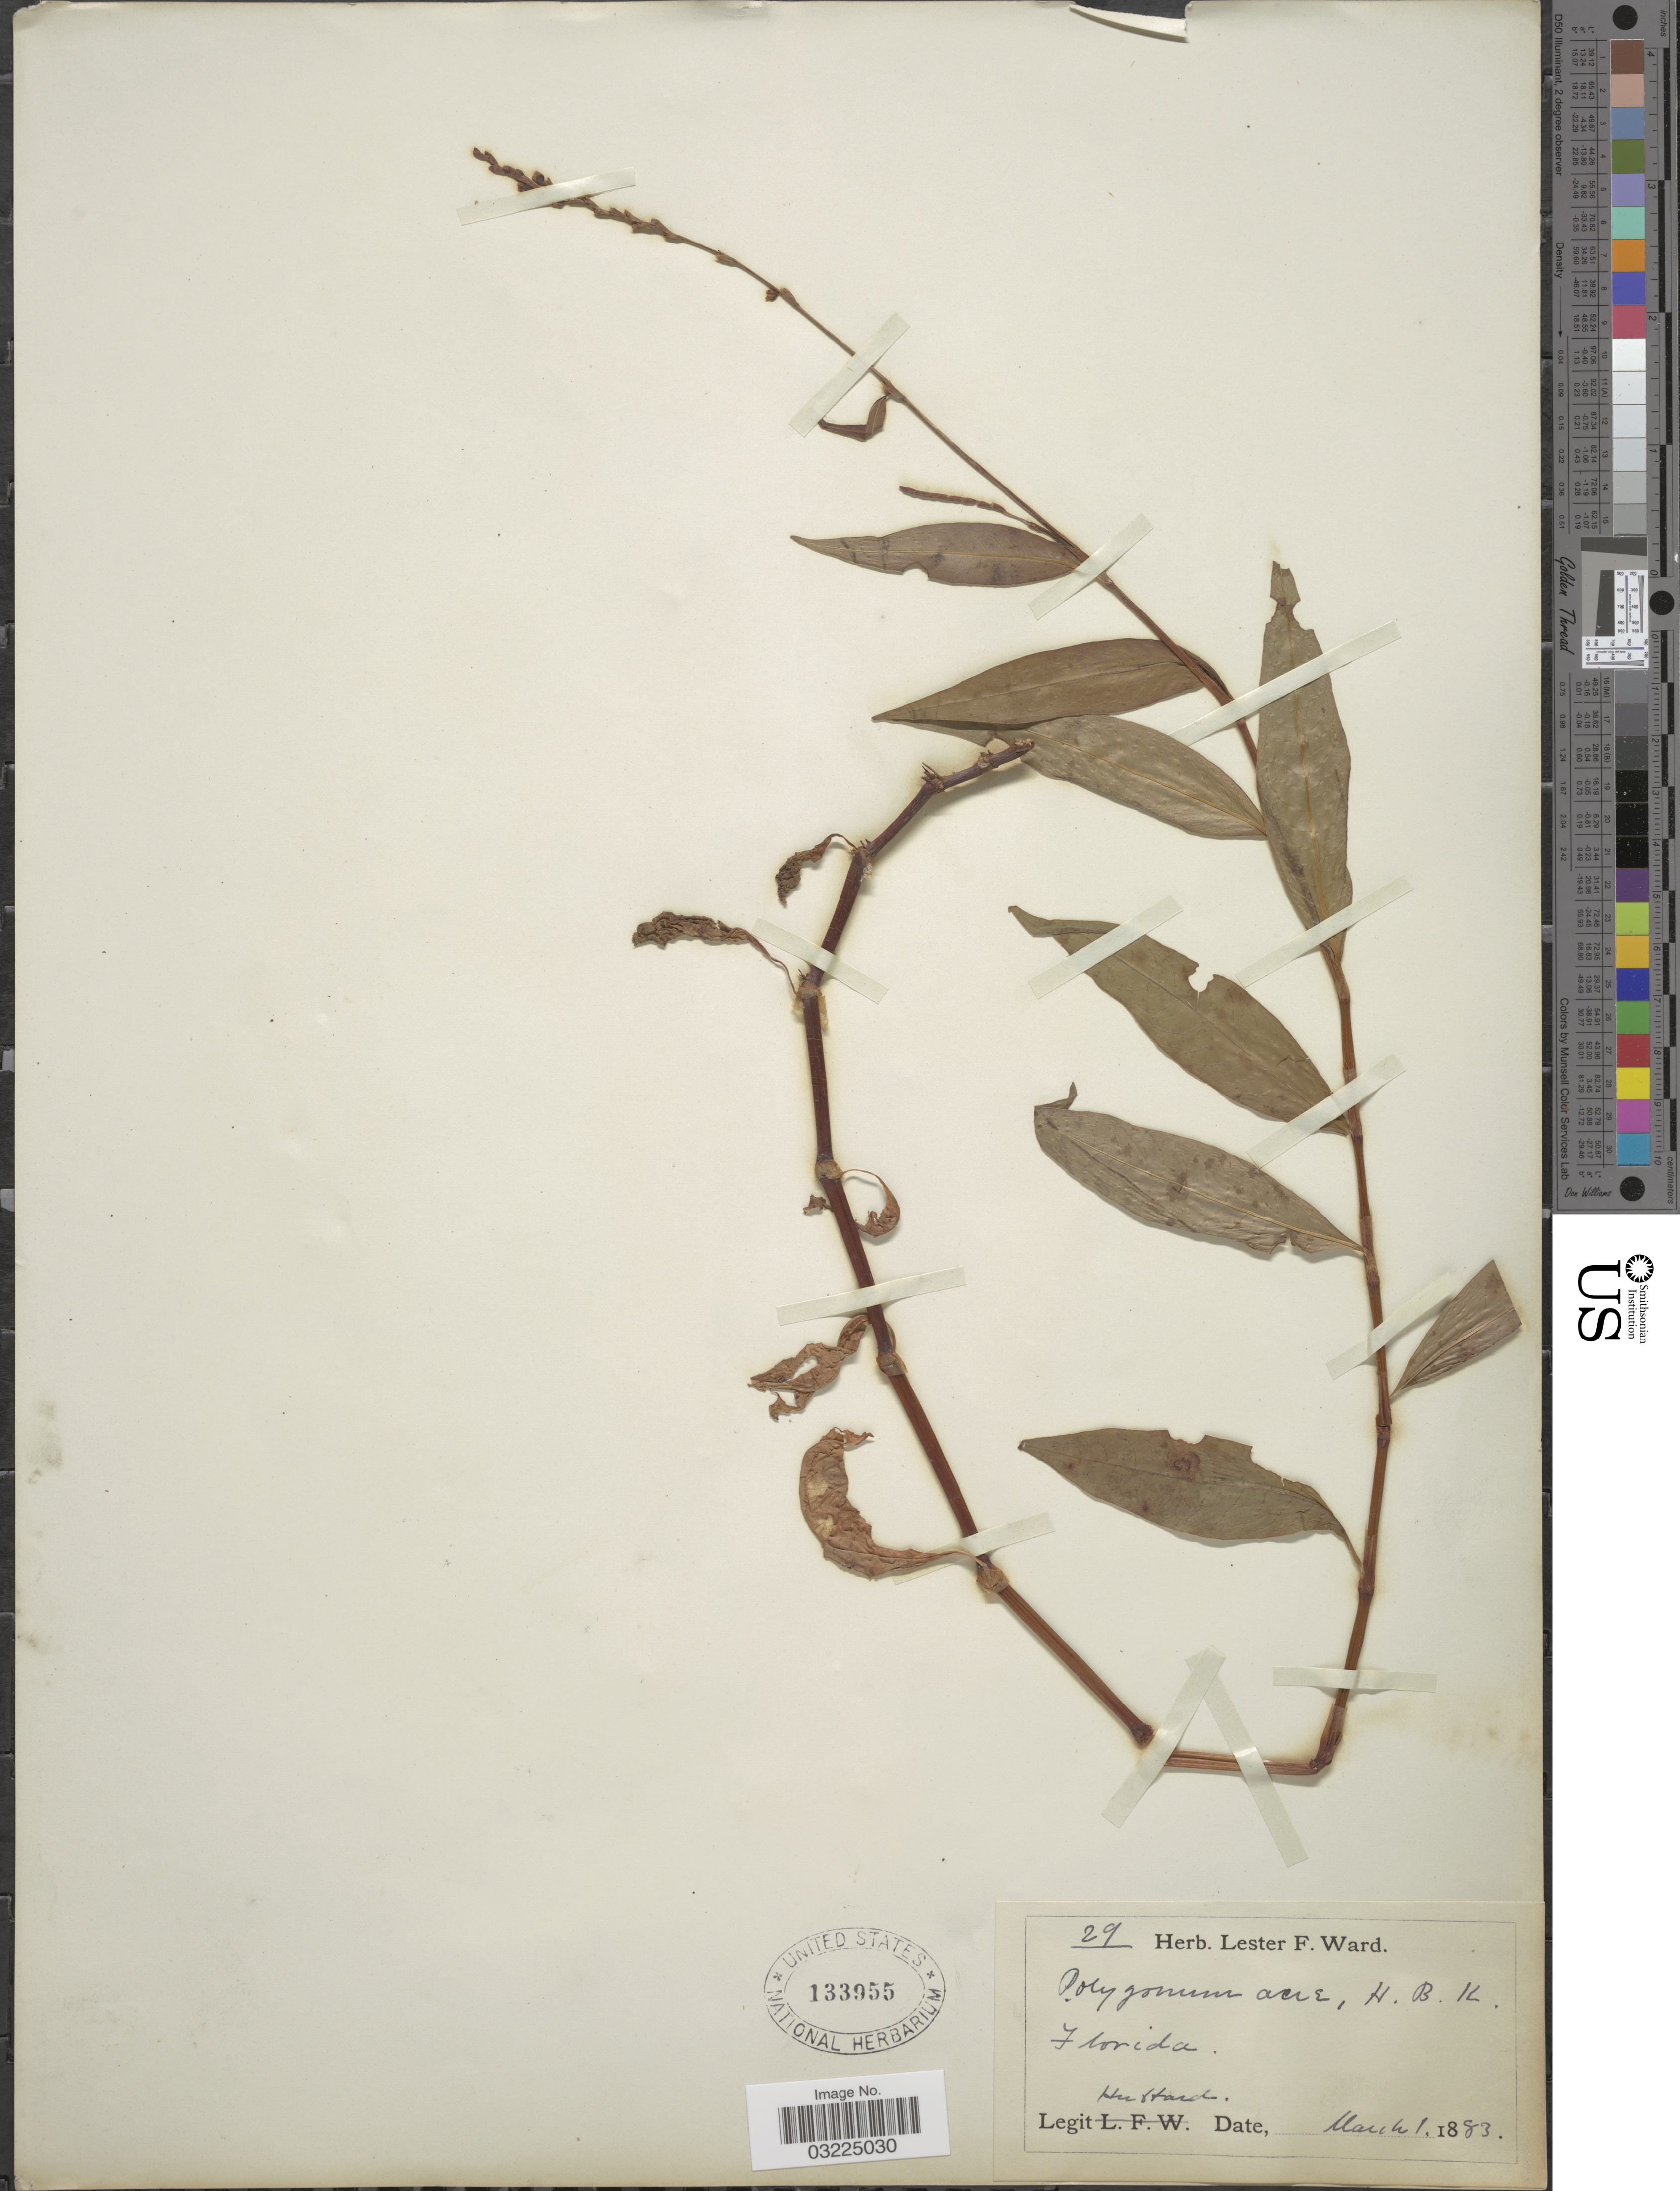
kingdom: Plantae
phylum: Tracheophyta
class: Magnoliopsida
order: Caryophyllales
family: Polygonaceae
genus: Persicaria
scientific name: Persicaria punctata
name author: (Elliott) Small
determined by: Atha, D. E.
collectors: Hubbard, --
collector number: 29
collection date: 1883-03-01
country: United States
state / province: Florida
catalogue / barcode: US 133955